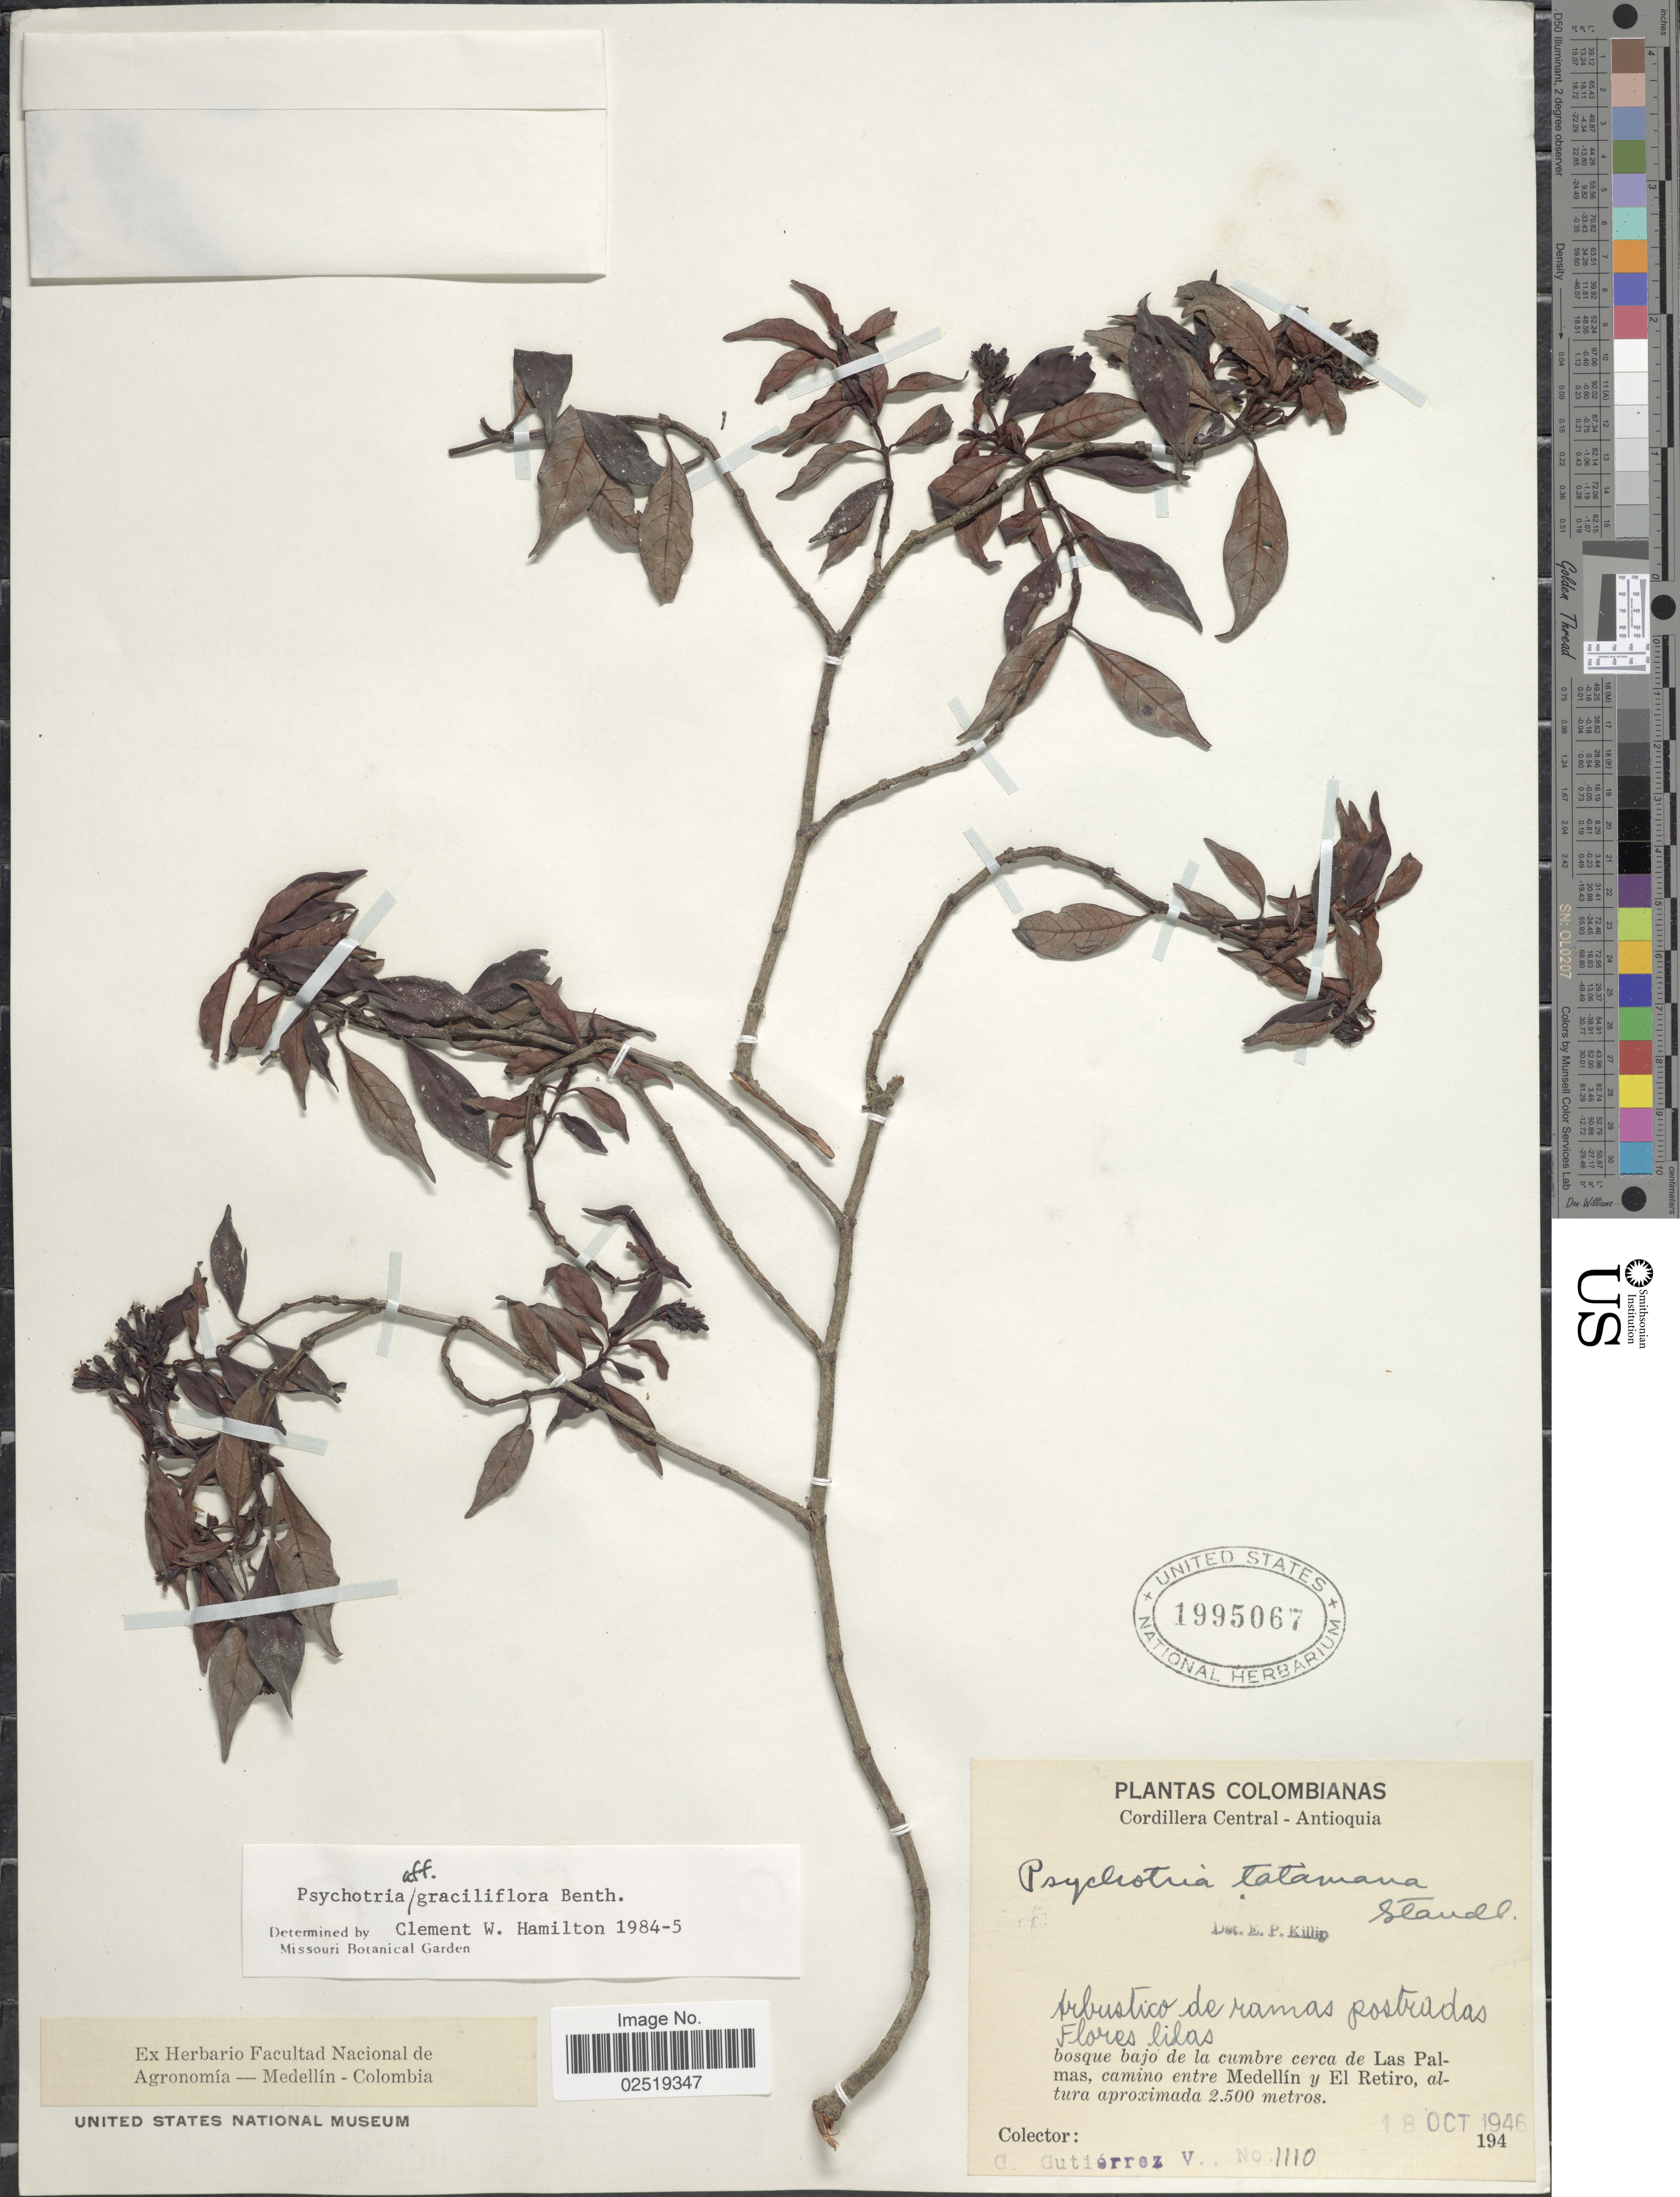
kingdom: Plantae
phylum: Tracheophyta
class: Magnoliopsida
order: Gentianales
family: Rubiaceae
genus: Psychotria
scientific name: Psychotria graciliflora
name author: Benth.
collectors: G. Gutiérrez V.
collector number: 1110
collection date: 1946-10-18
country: Colombia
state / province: Antioquia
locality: Cordillera Central. Bosque bajo de la cumbre cerca de Las Palmas, camino entre Medellin y El Retiro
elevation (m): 2500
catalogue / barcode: US 1995067